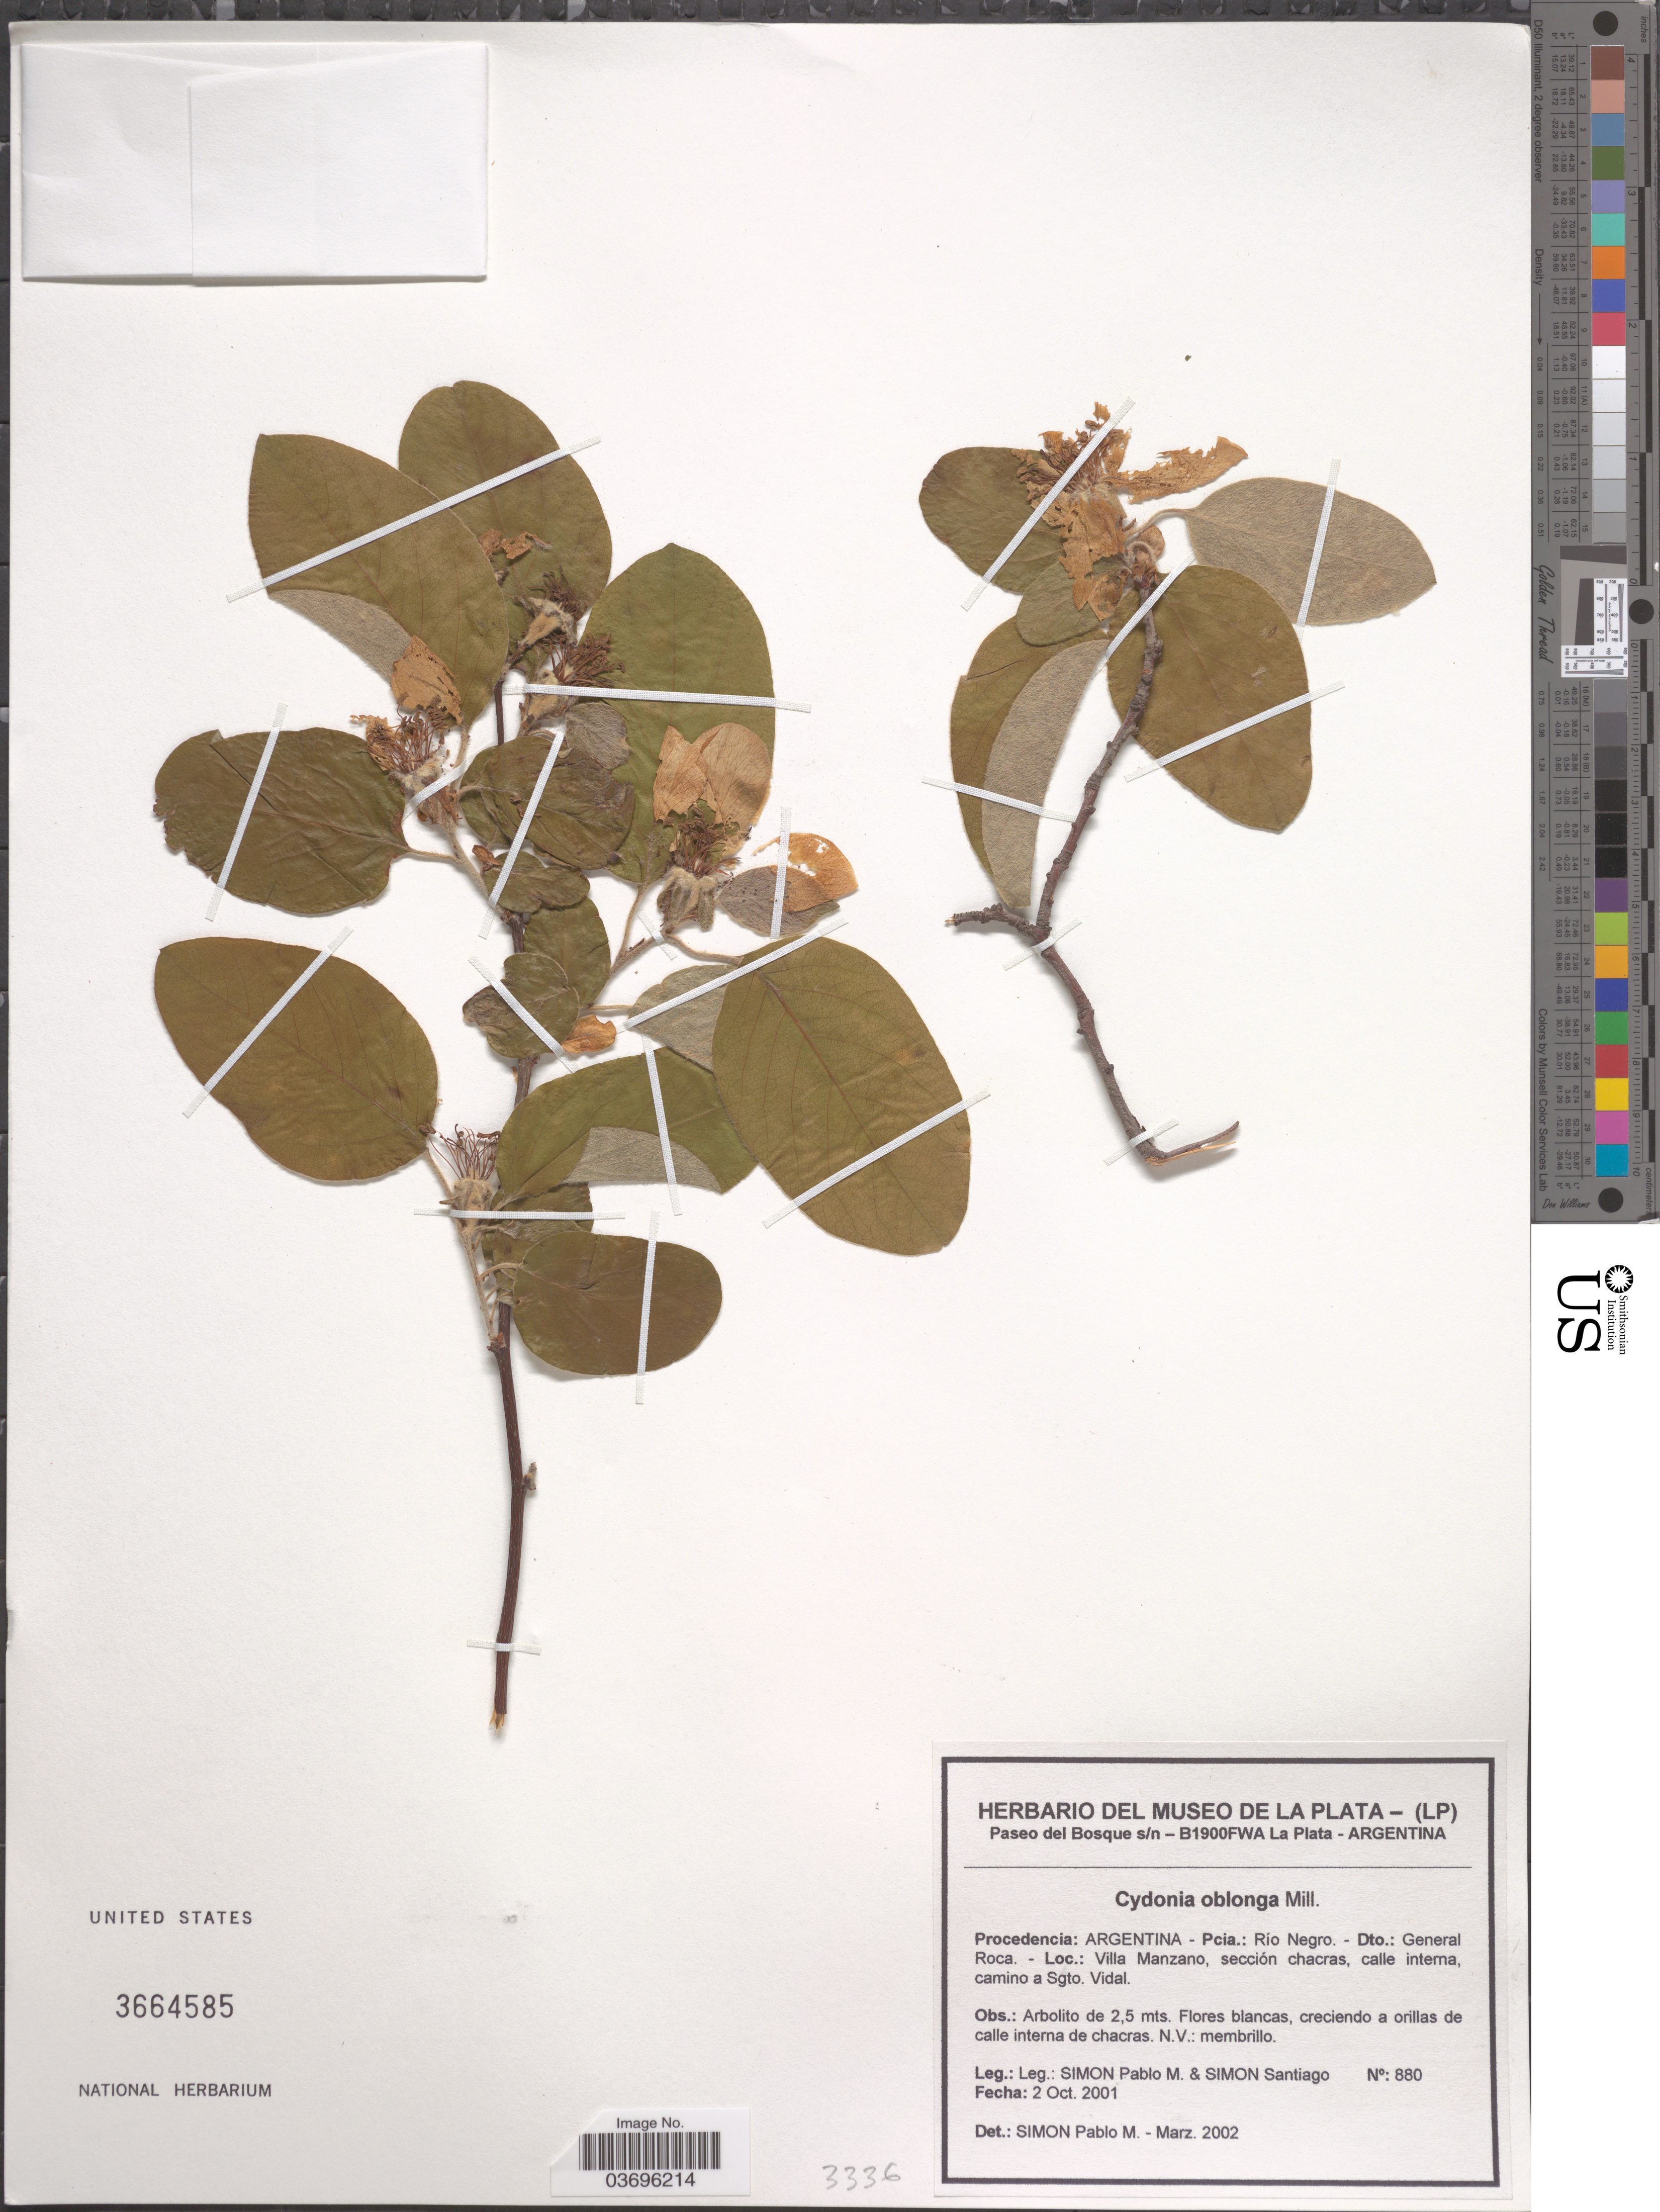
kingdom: Plantae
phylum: Tracheophyta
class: Magnoliopsida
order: Rosales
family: Rosaceae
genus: Cydonia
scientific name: Cydonia oblonga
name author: Mill.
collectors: S. Pablo M. & S. Santiago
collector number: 880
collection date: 2001-10-02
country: Argentina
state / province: Rio Negro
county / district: General Roca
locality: Villa Manzano, sección chacras, calle interna, camino a Sgto. Vidal.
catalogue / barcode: US 3664585